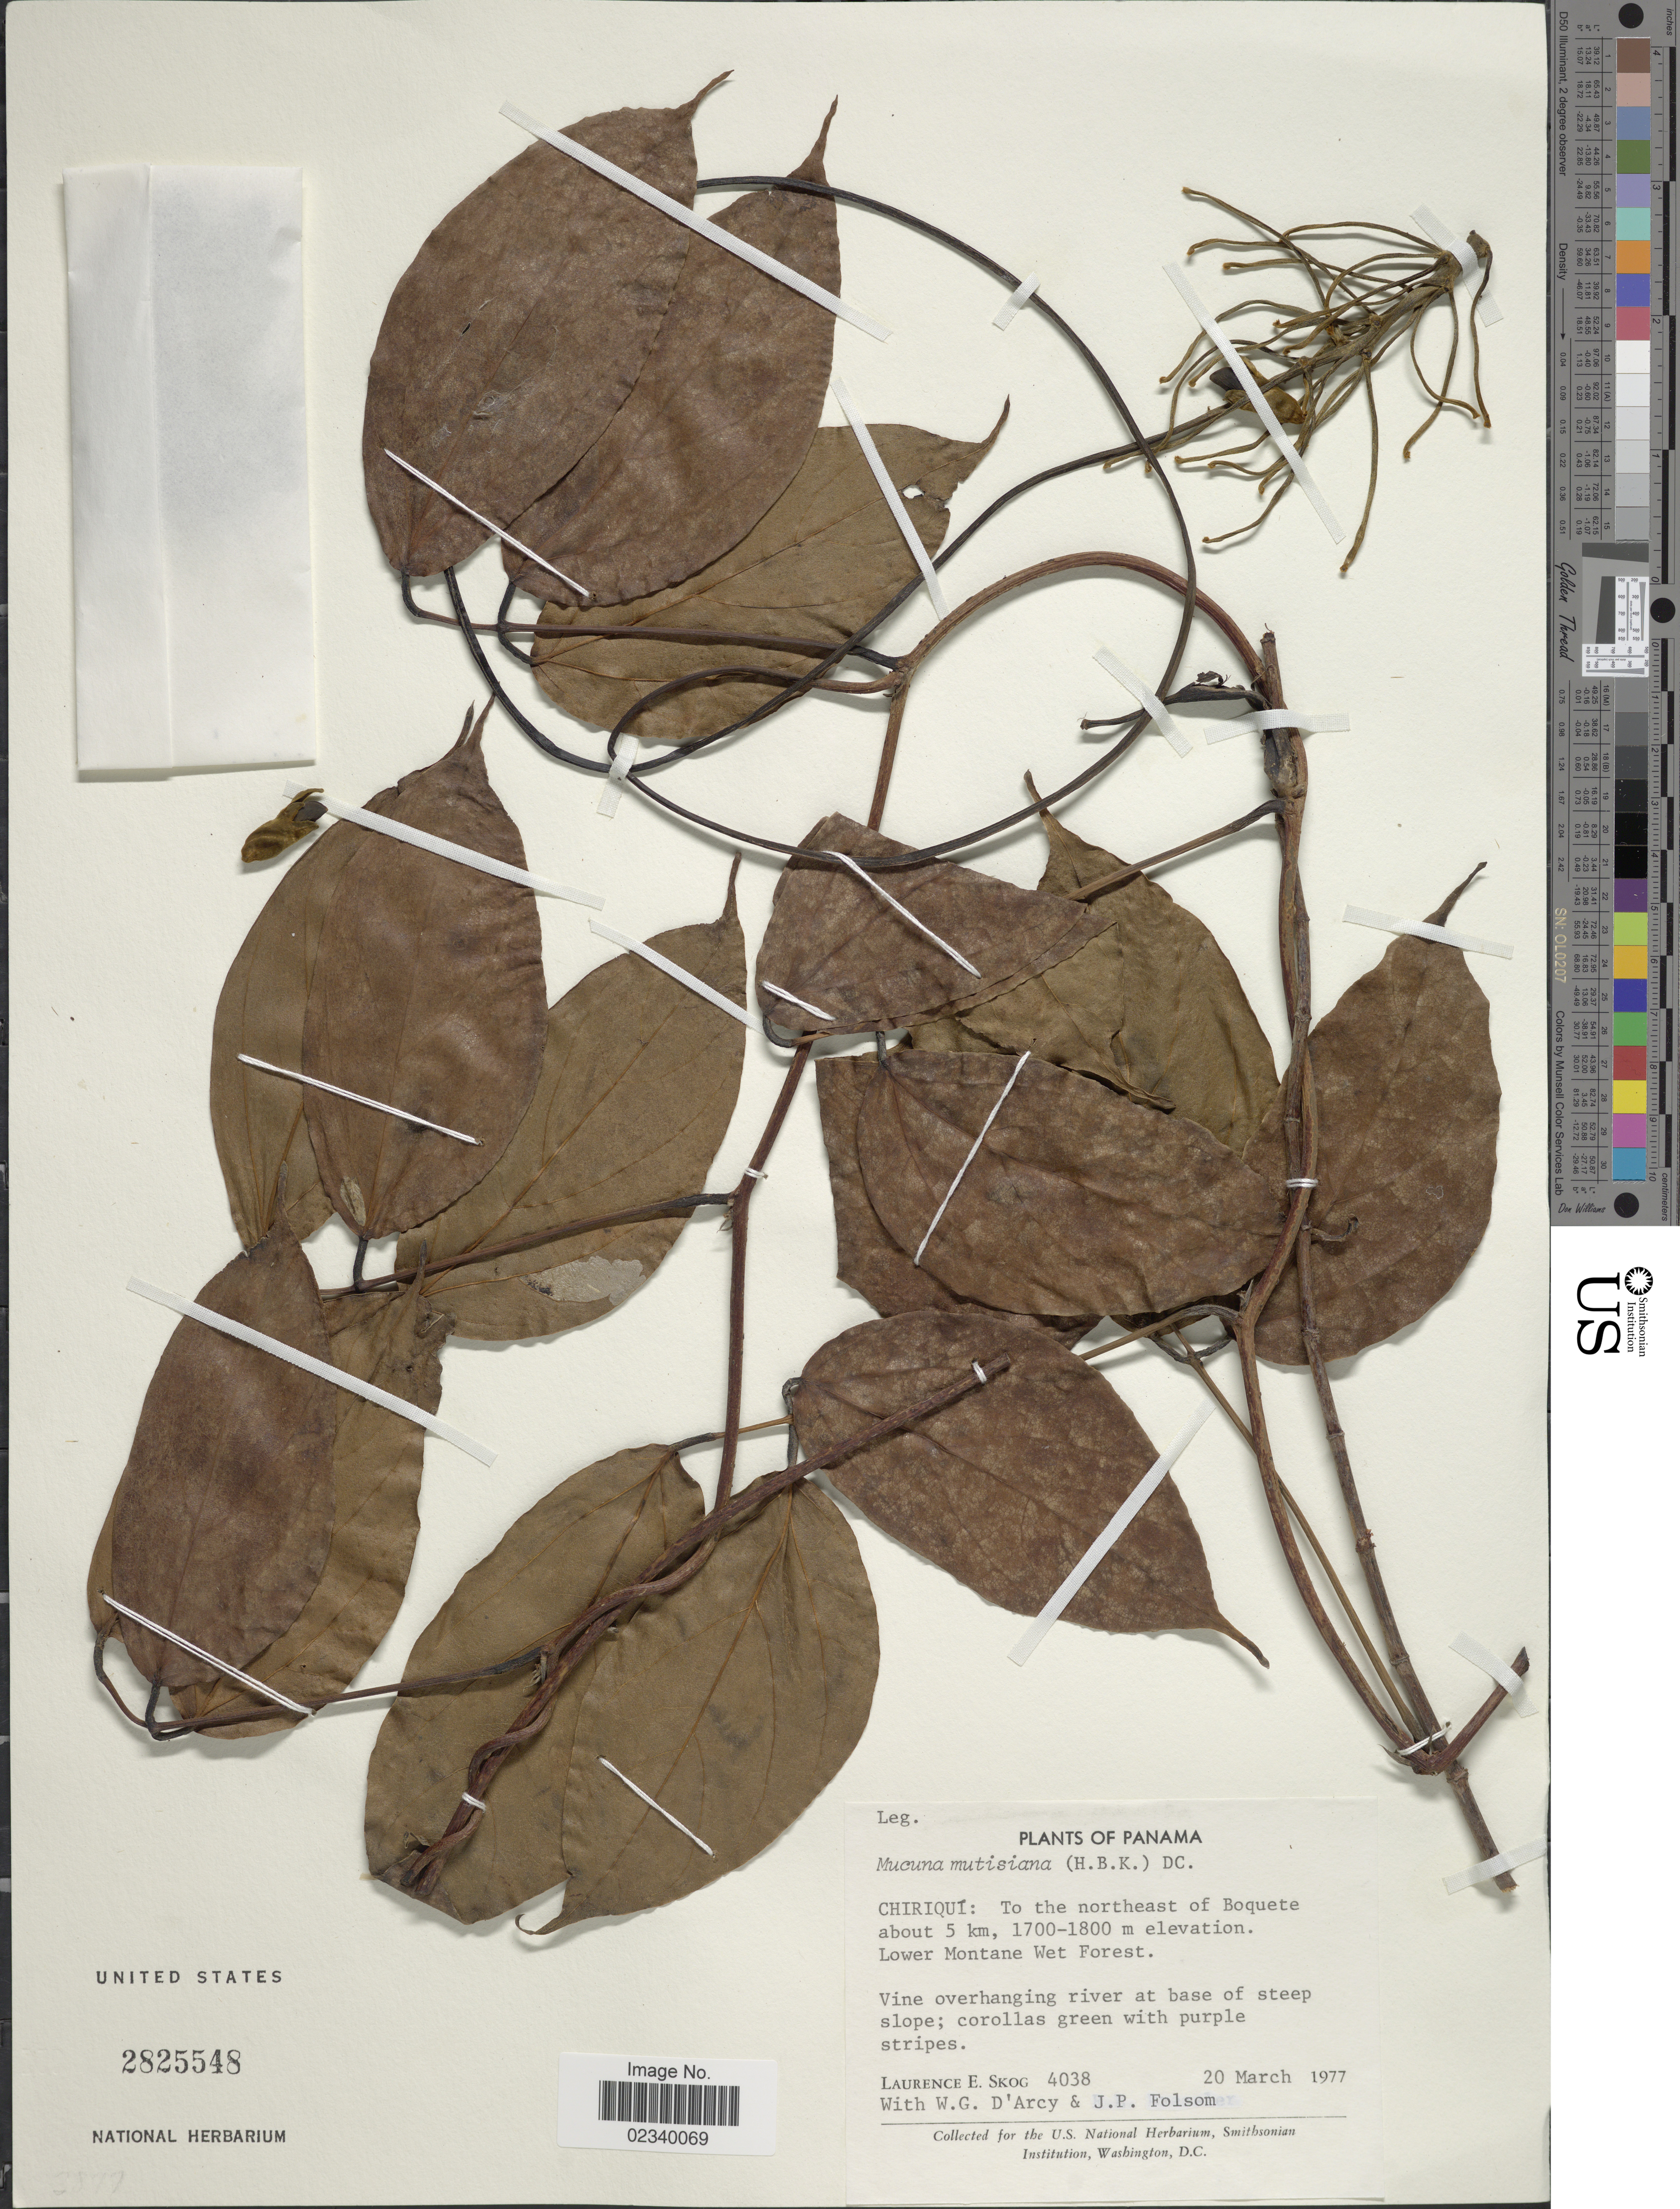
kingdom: Plantae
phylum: Tracheophyta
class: Magnoliopsida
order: Fabales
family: Fabaceae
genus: Mucuna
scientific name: Mucuna mutisiana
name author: (Kunth) DC.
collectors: L. E. Skog, W. G. D'Arcy & J. P. Folsom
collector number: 4038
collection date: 1977-03-20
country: Panama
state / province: Chiriqui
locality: To the northeast of Boquete about 5 km, Lower Montane Wet Forest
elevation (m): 1700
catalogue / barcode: US 2825548